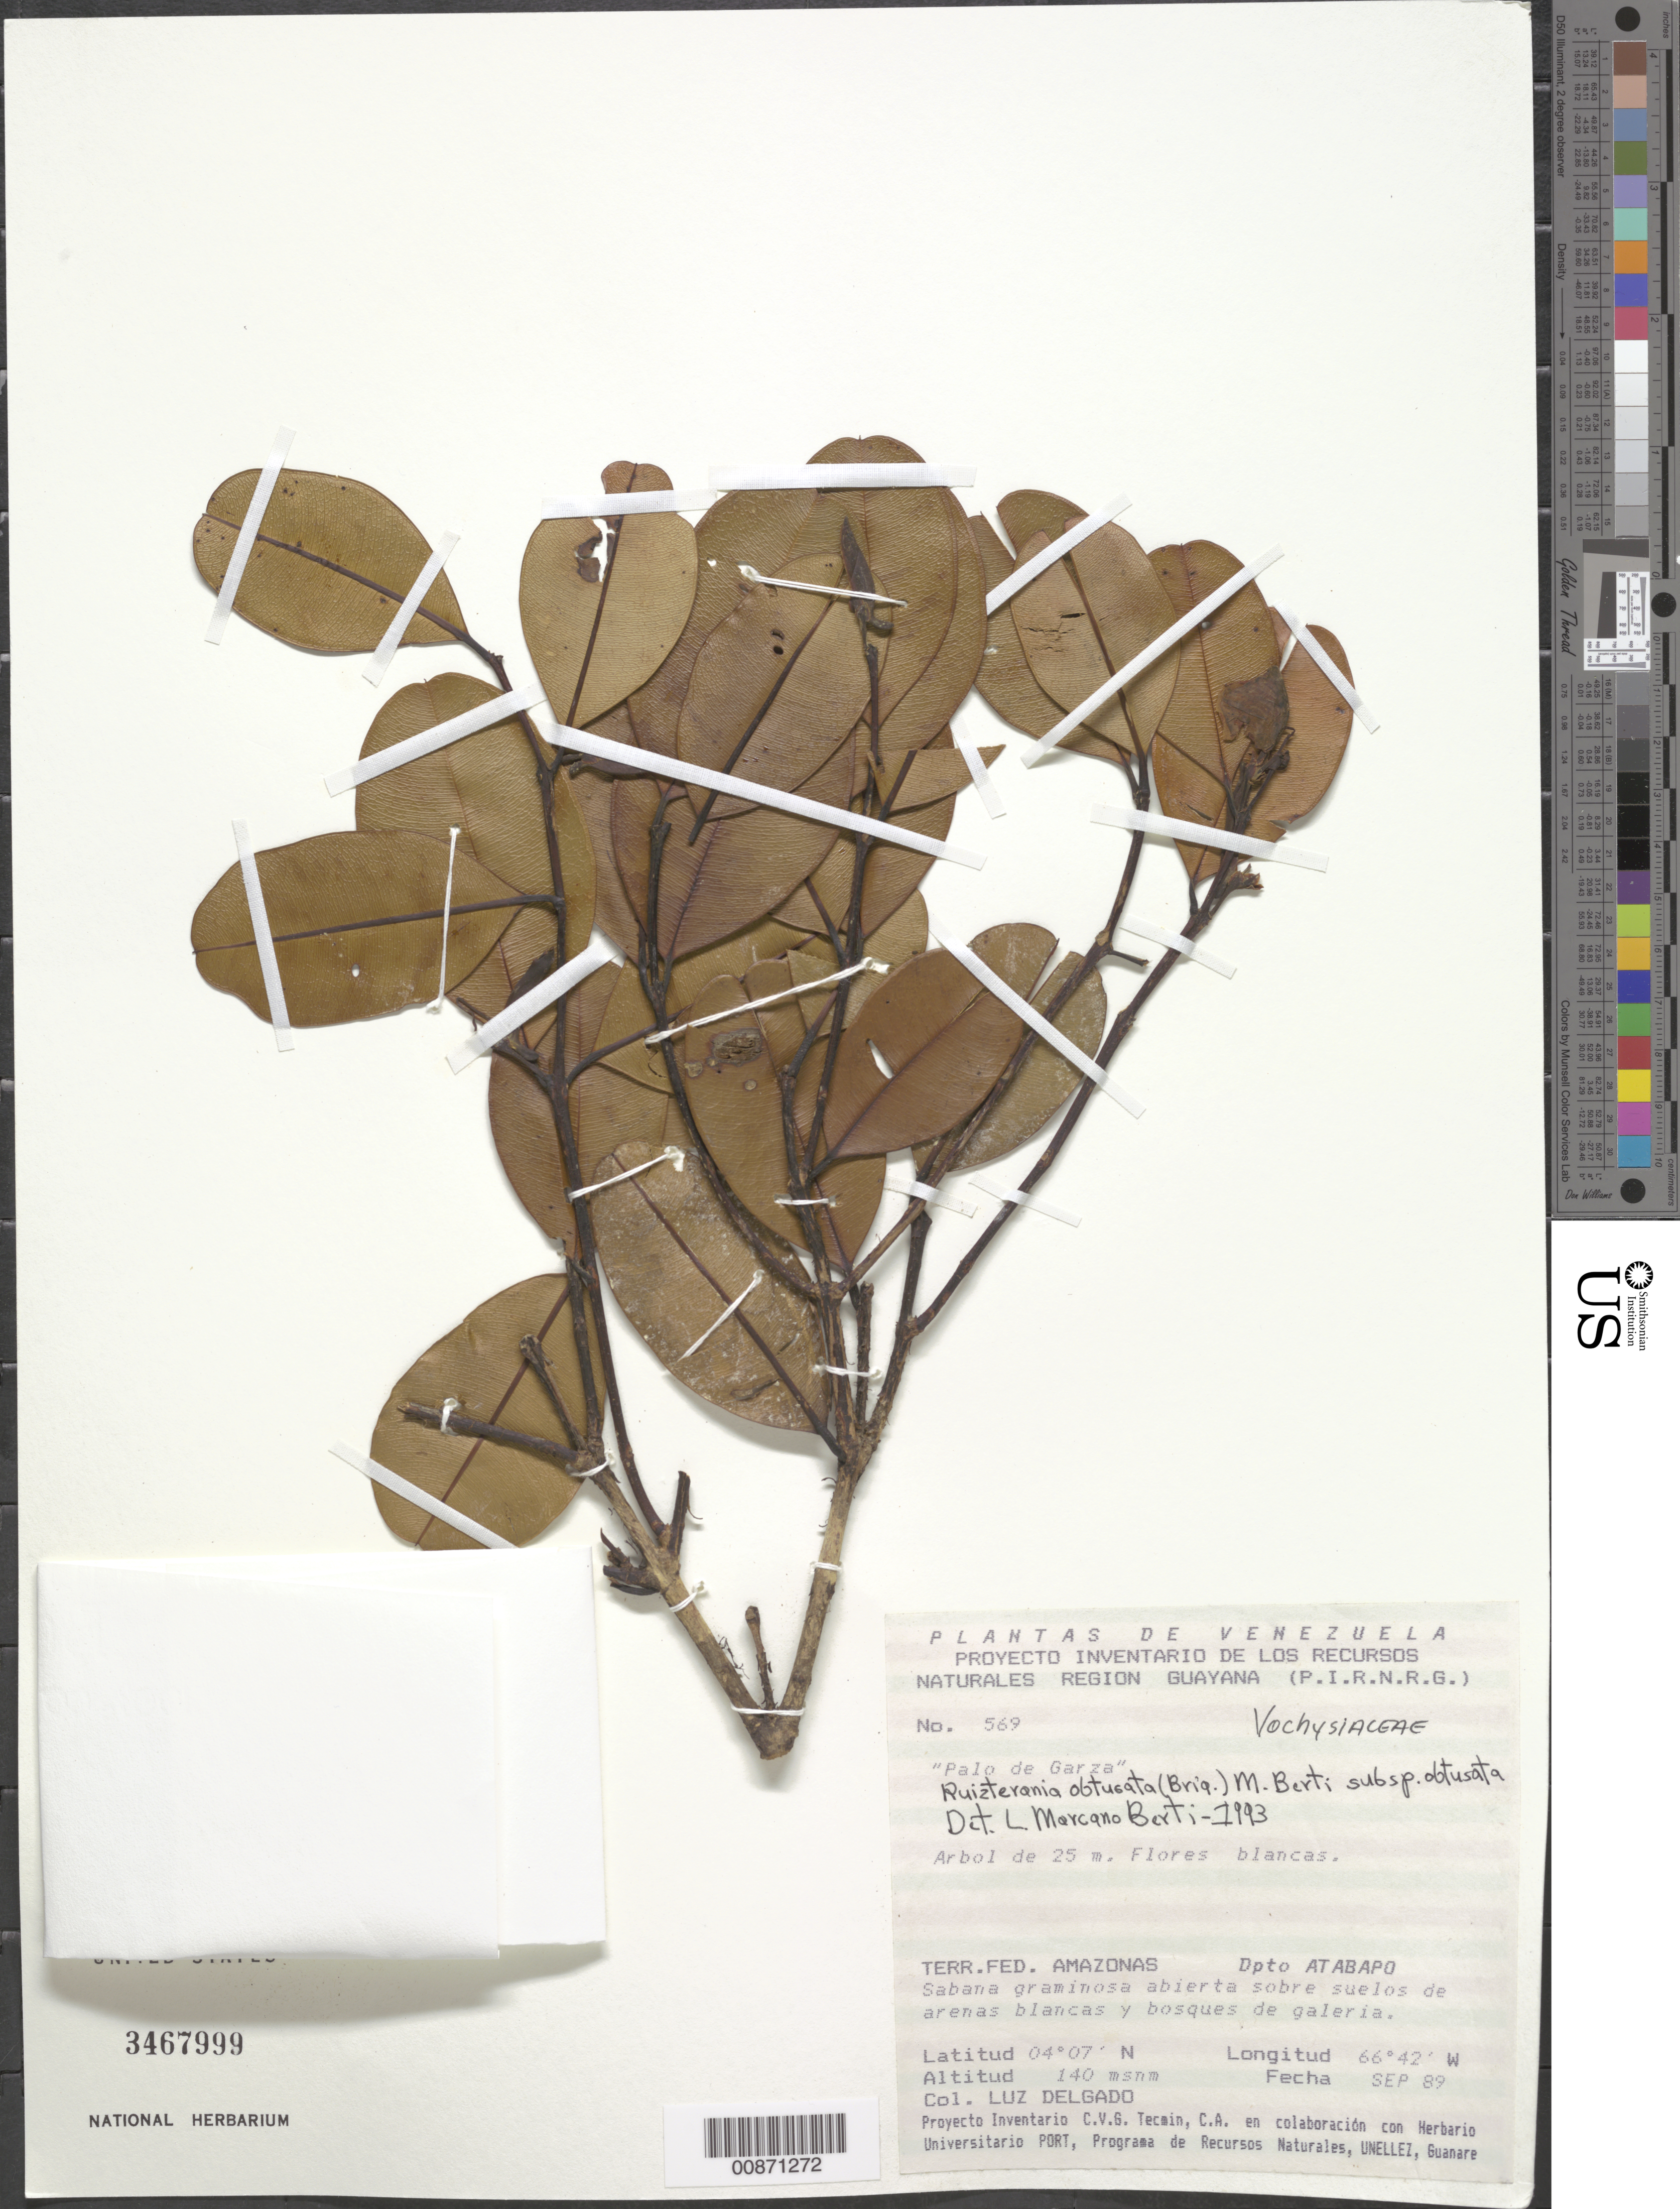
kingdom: Plantae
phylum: Tracheophyta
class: Magnoliopsida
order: Myrtales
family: Vochysiaceae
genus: Ruizterania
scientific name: Ruizterania obtusata subsp. obtusata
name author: (Briq.) Marc.-Berti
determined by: Marcano-Berti, L.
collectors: L. Delgado V.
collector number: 569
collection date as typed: Sep-89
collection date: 1989-09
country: Venezuela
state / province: Amazonas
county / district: Atabapo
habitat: Sabana graminosa abierta sobre suelos de arenas blancas y bosques de galeria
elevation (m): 140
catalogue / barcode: US 3467999